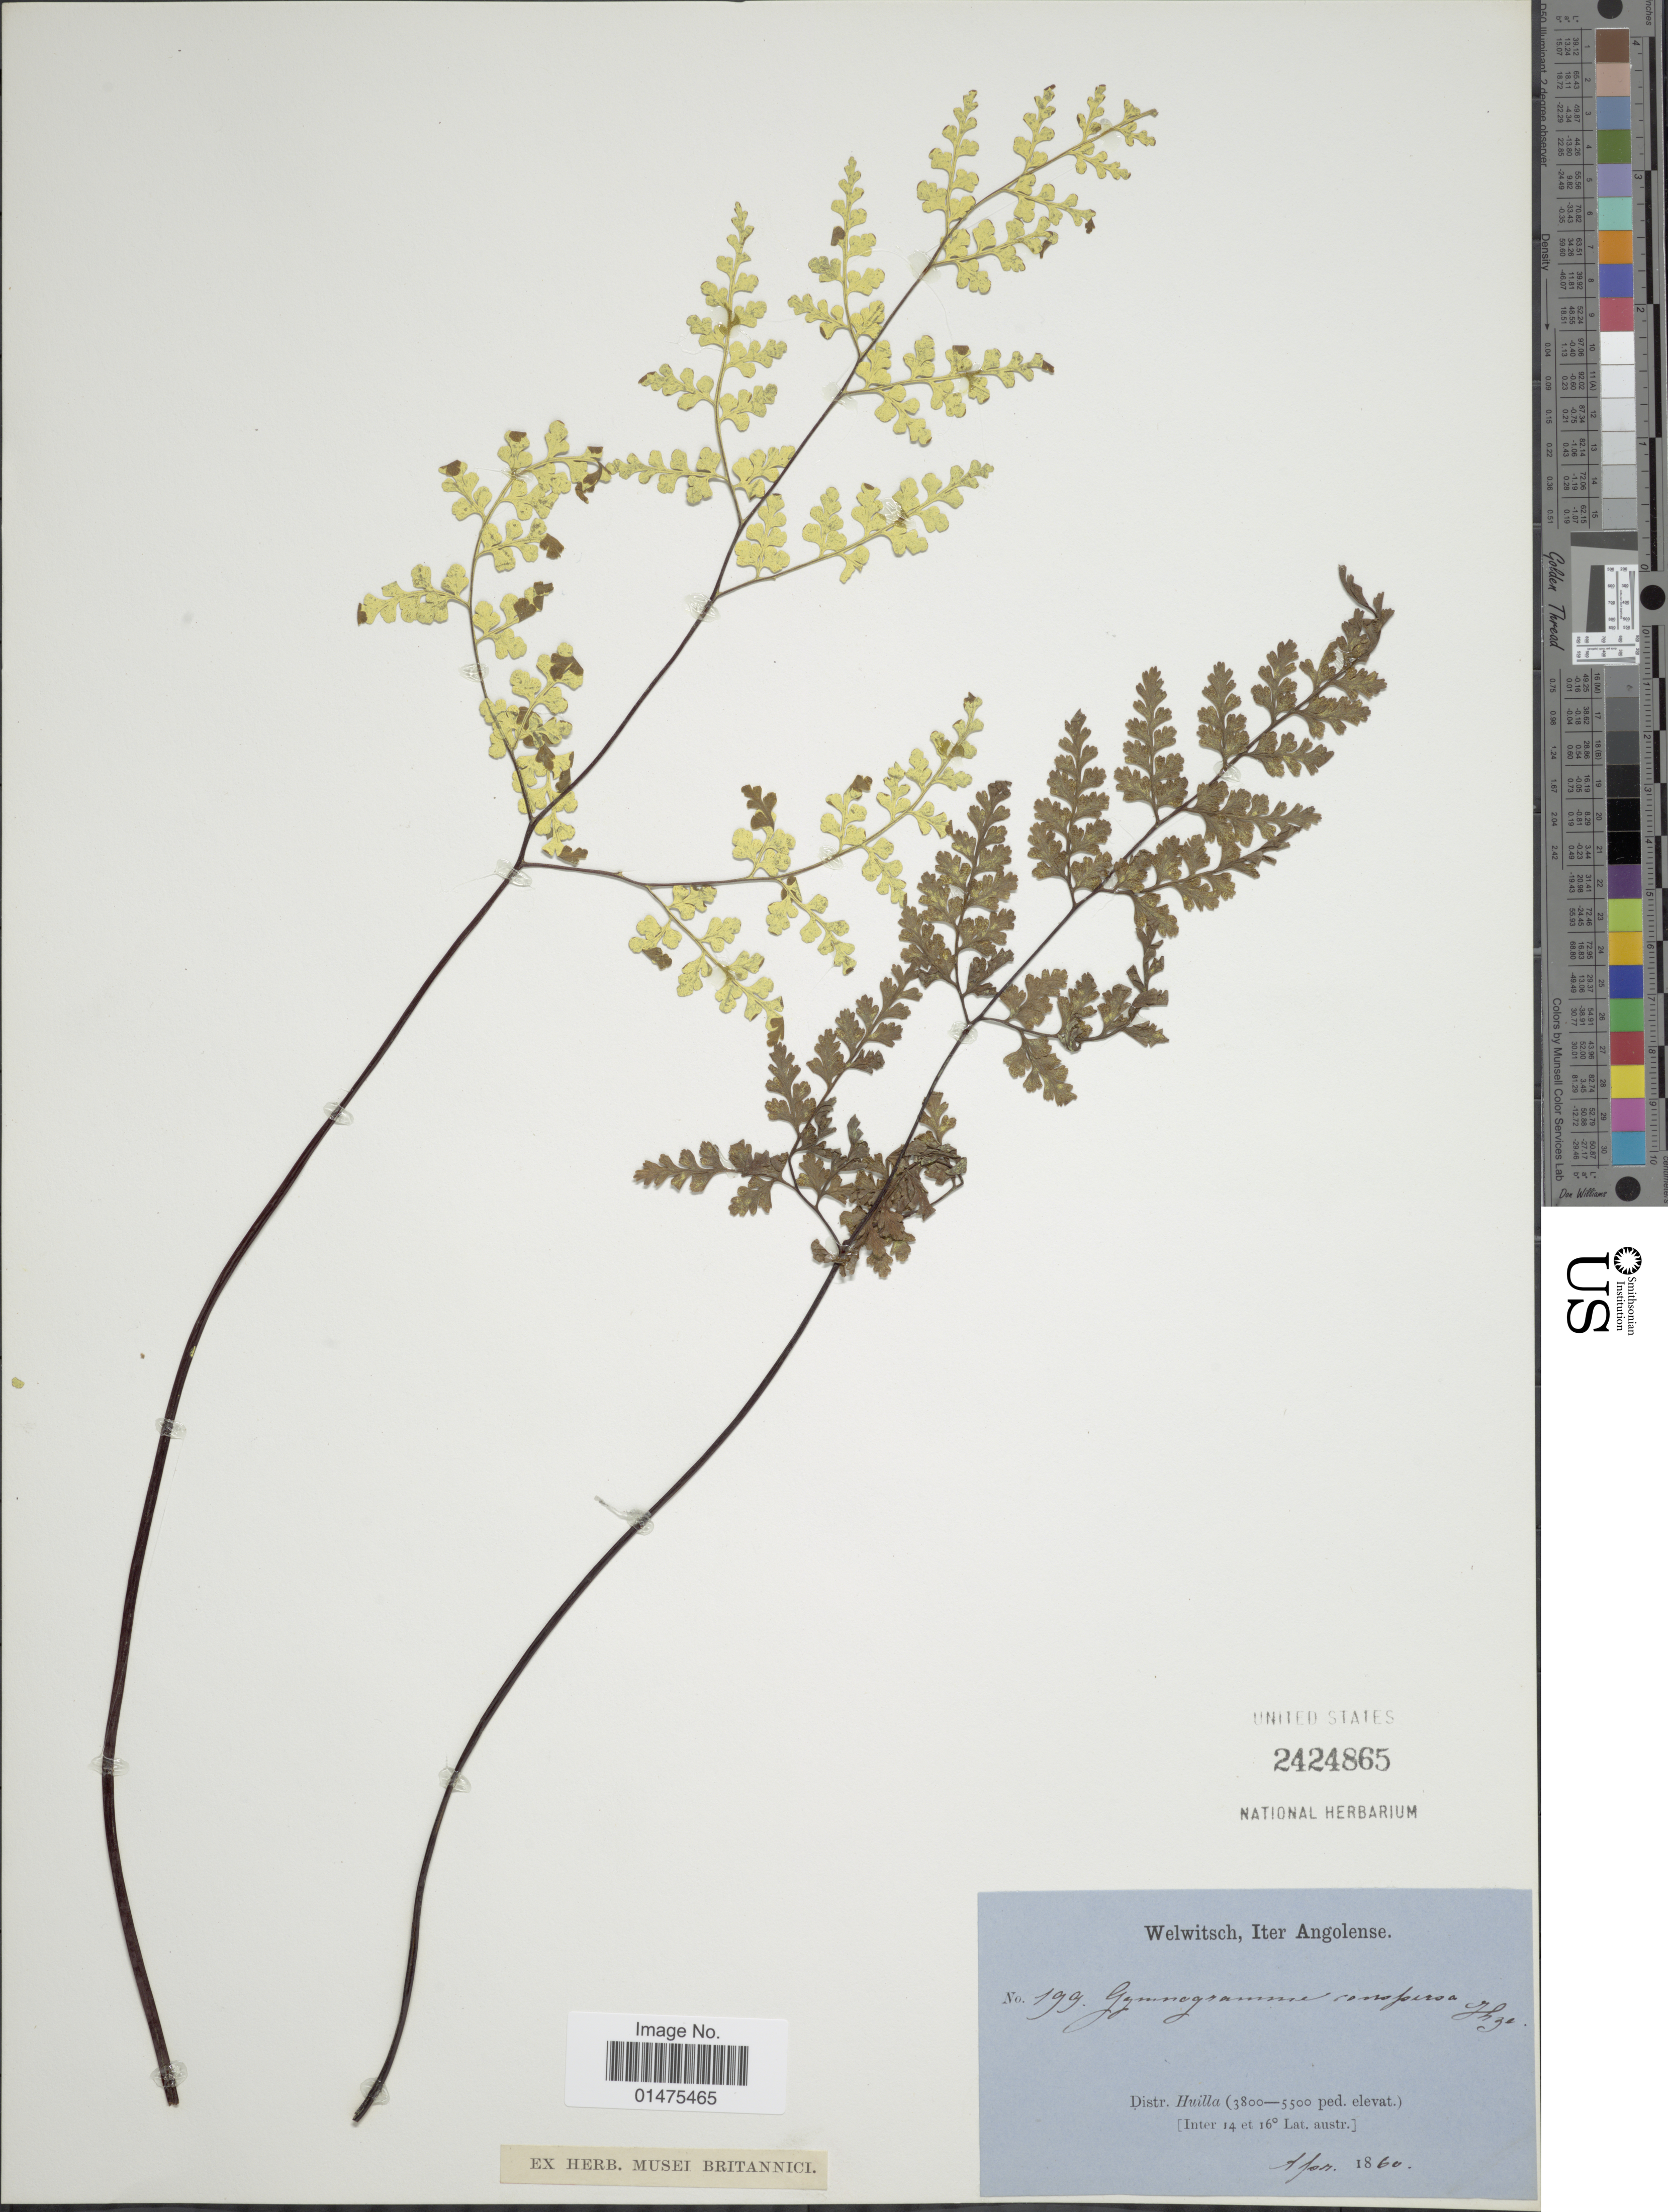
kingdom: Plantae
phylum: Tracheophyta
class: Polypodiopsida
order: Polypodiales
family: Pteridaceae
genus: Pityrogramma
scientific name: Pityrogramma aurea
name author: (Willd.) C. Chr.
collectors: -. Welwitsch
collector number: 199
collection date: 1860-04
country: Angola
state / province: Huila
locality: Distr. Huila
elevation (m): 1158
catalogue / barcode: US 2424865